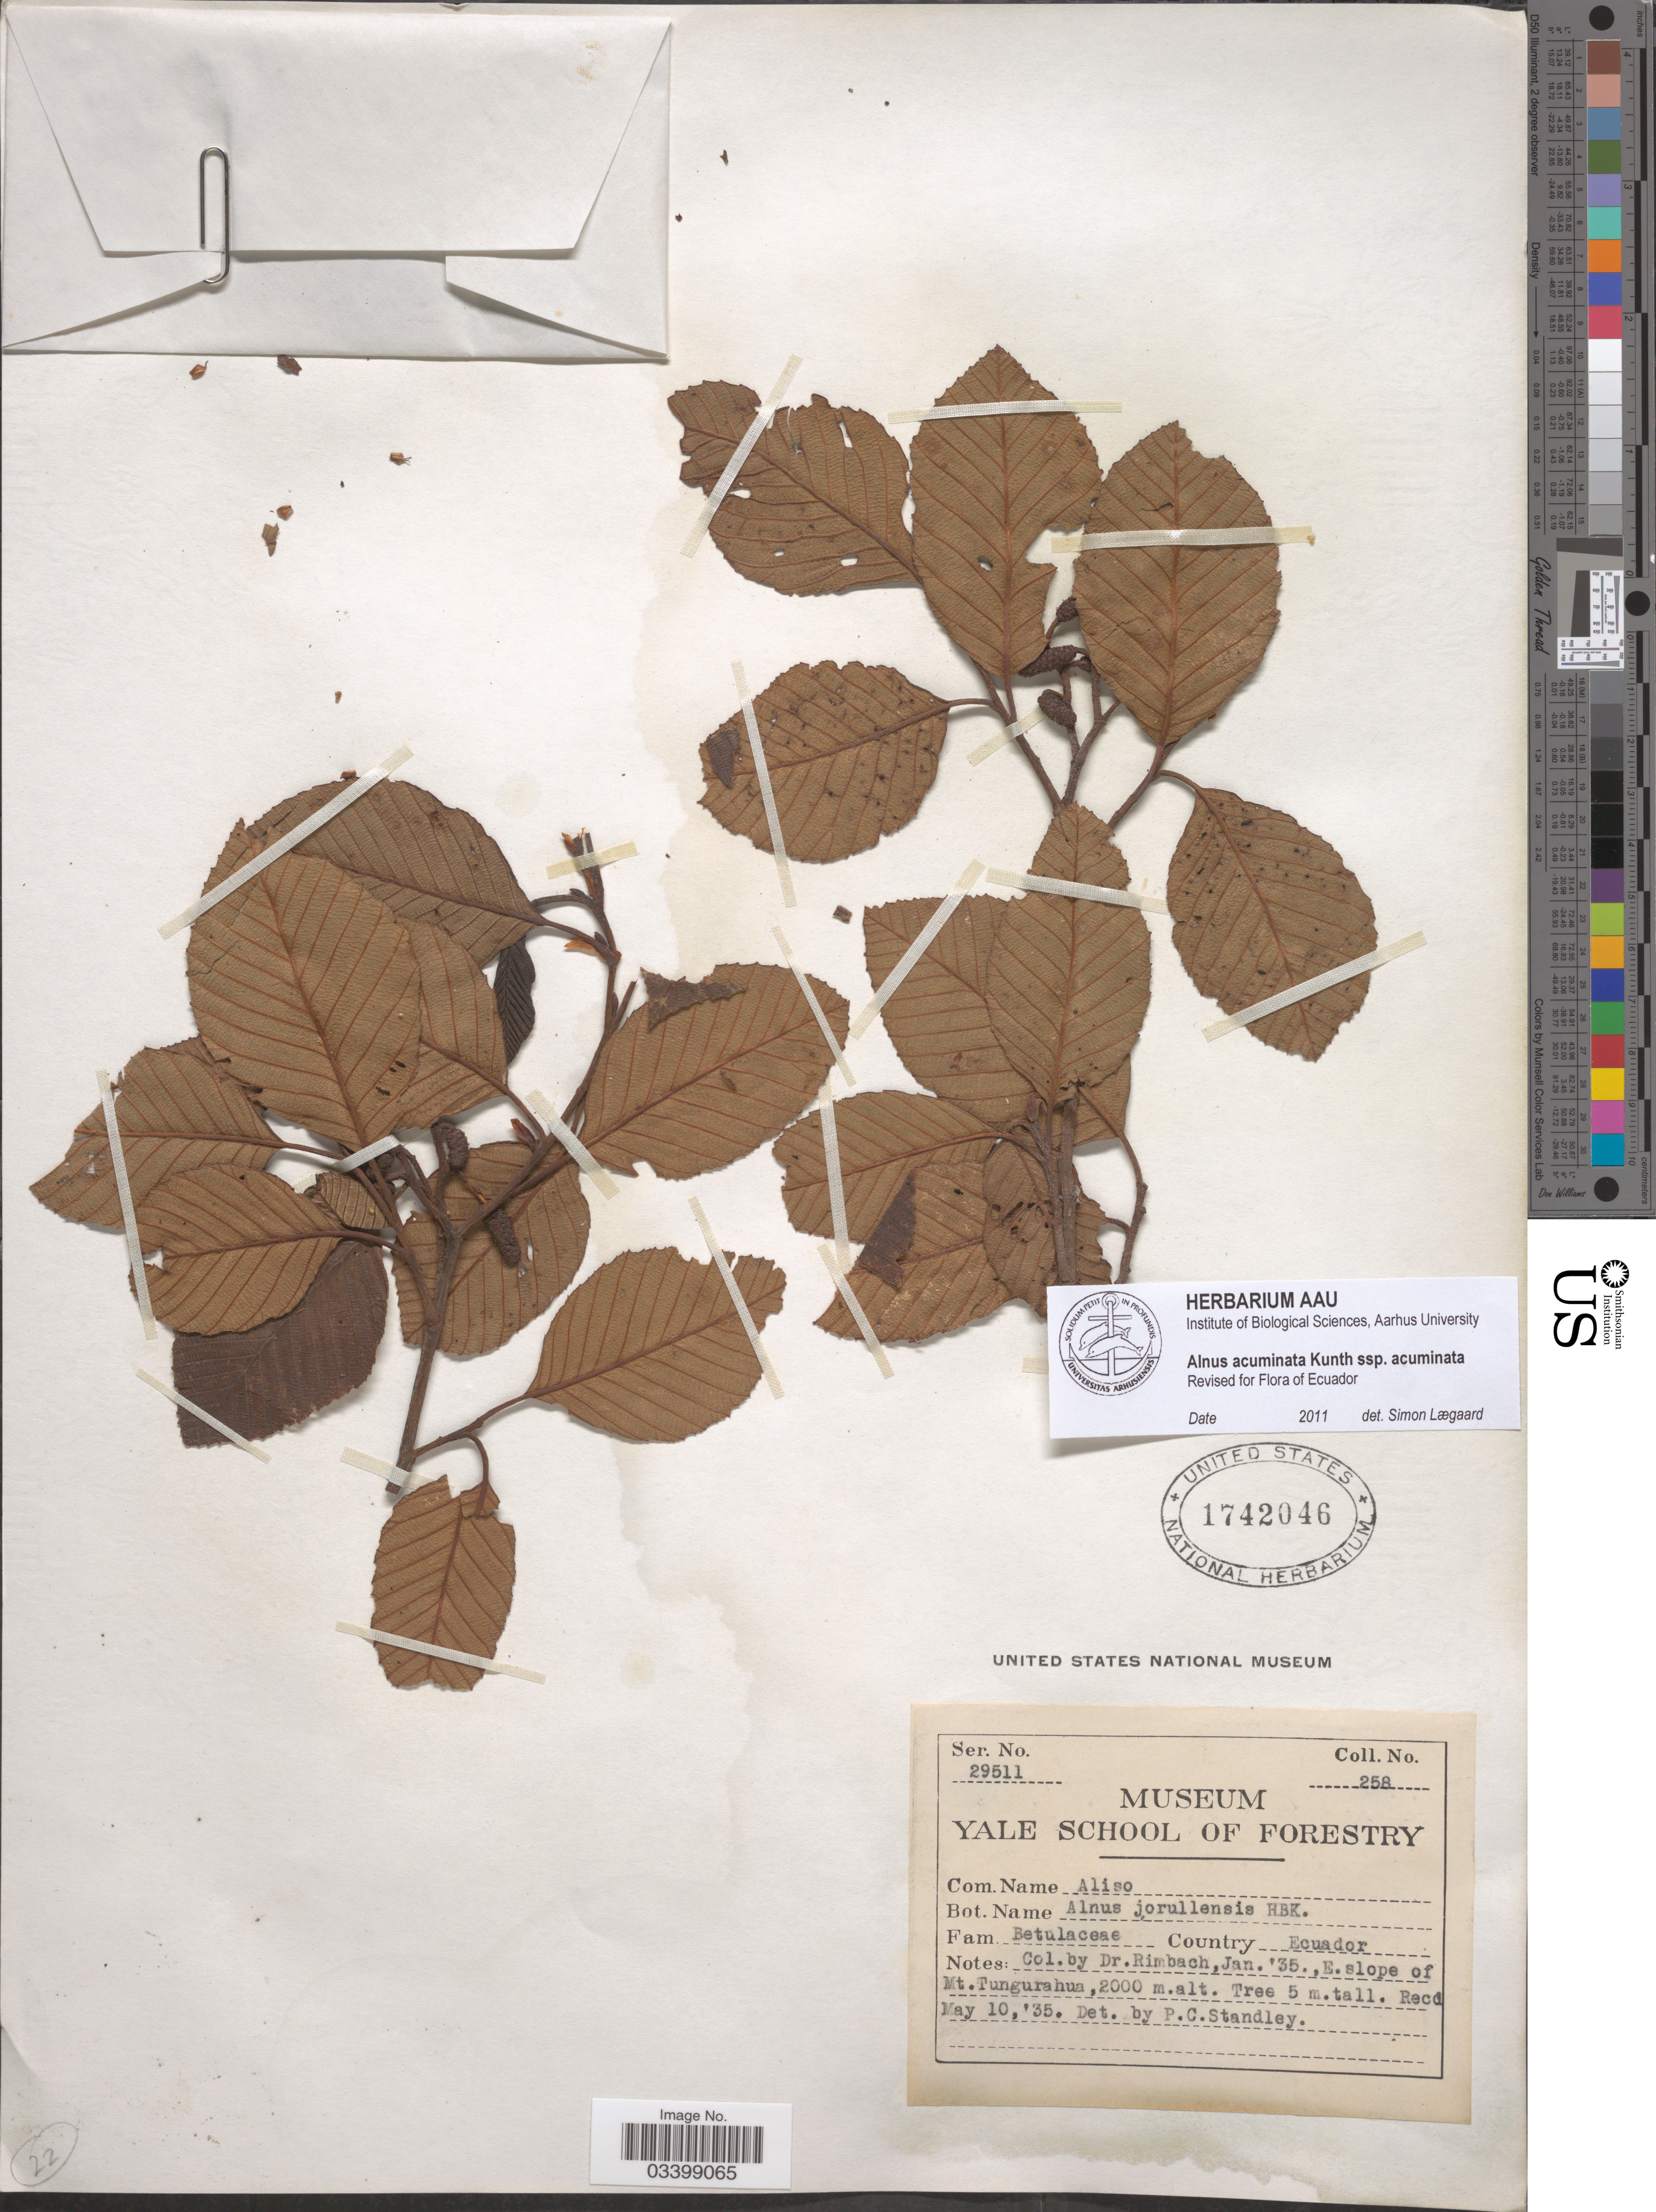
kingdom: Plantae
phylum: Tracheophyta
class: Magnoliopsida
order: Fagales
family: Betulaceae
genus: Alnus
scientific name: Alnus acuminata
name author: Kunth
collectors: Rimbach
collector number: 258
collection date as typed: Transcribed d/m/y: /1/35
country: Ecuador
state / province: Tungurahua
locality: E. slope of Mt. Tungurahua.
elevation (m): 2000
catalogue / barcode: US 1742046